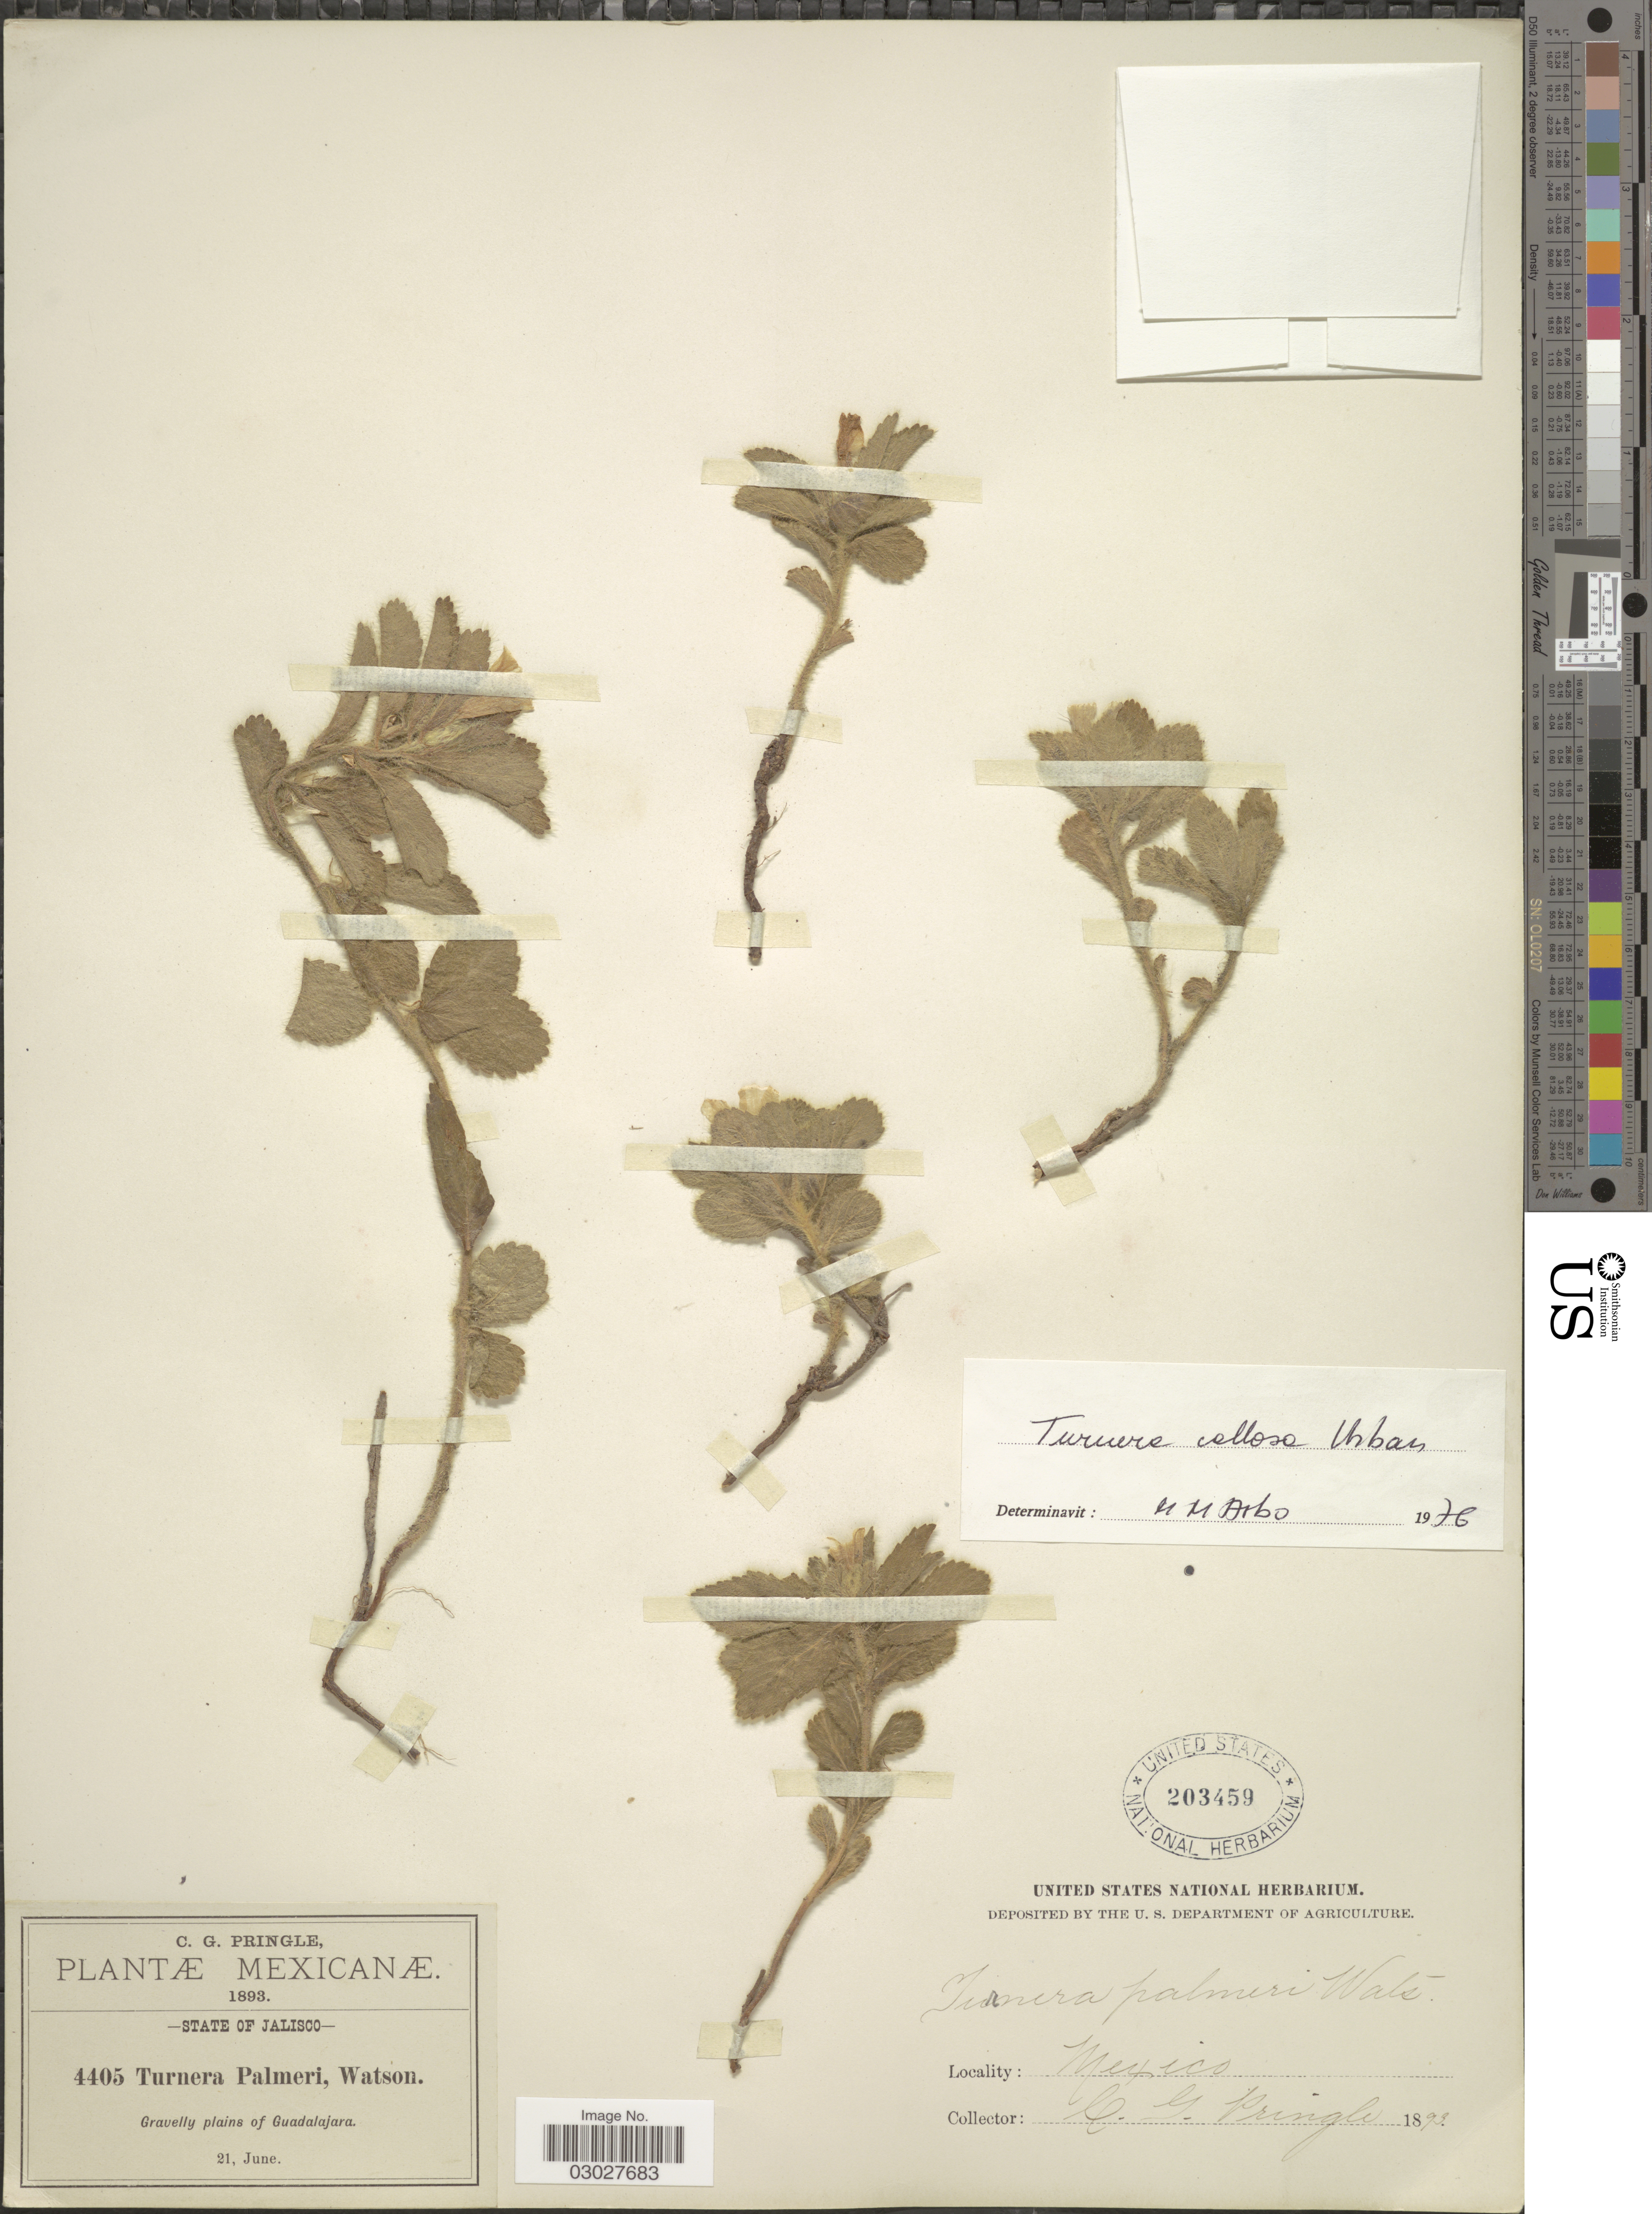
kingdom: Plantae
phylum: Tracheophyta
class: Magnoliopsida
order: Malpighiales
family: Turneraceae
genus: Turnera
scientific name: Turnera callosa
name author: Urb.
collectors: C. G. Pringle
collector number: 4405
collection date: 1893-06-21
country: Mexico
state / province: Jalisco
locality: Gravelly plains of Guadalajara.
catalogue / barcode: US 203459